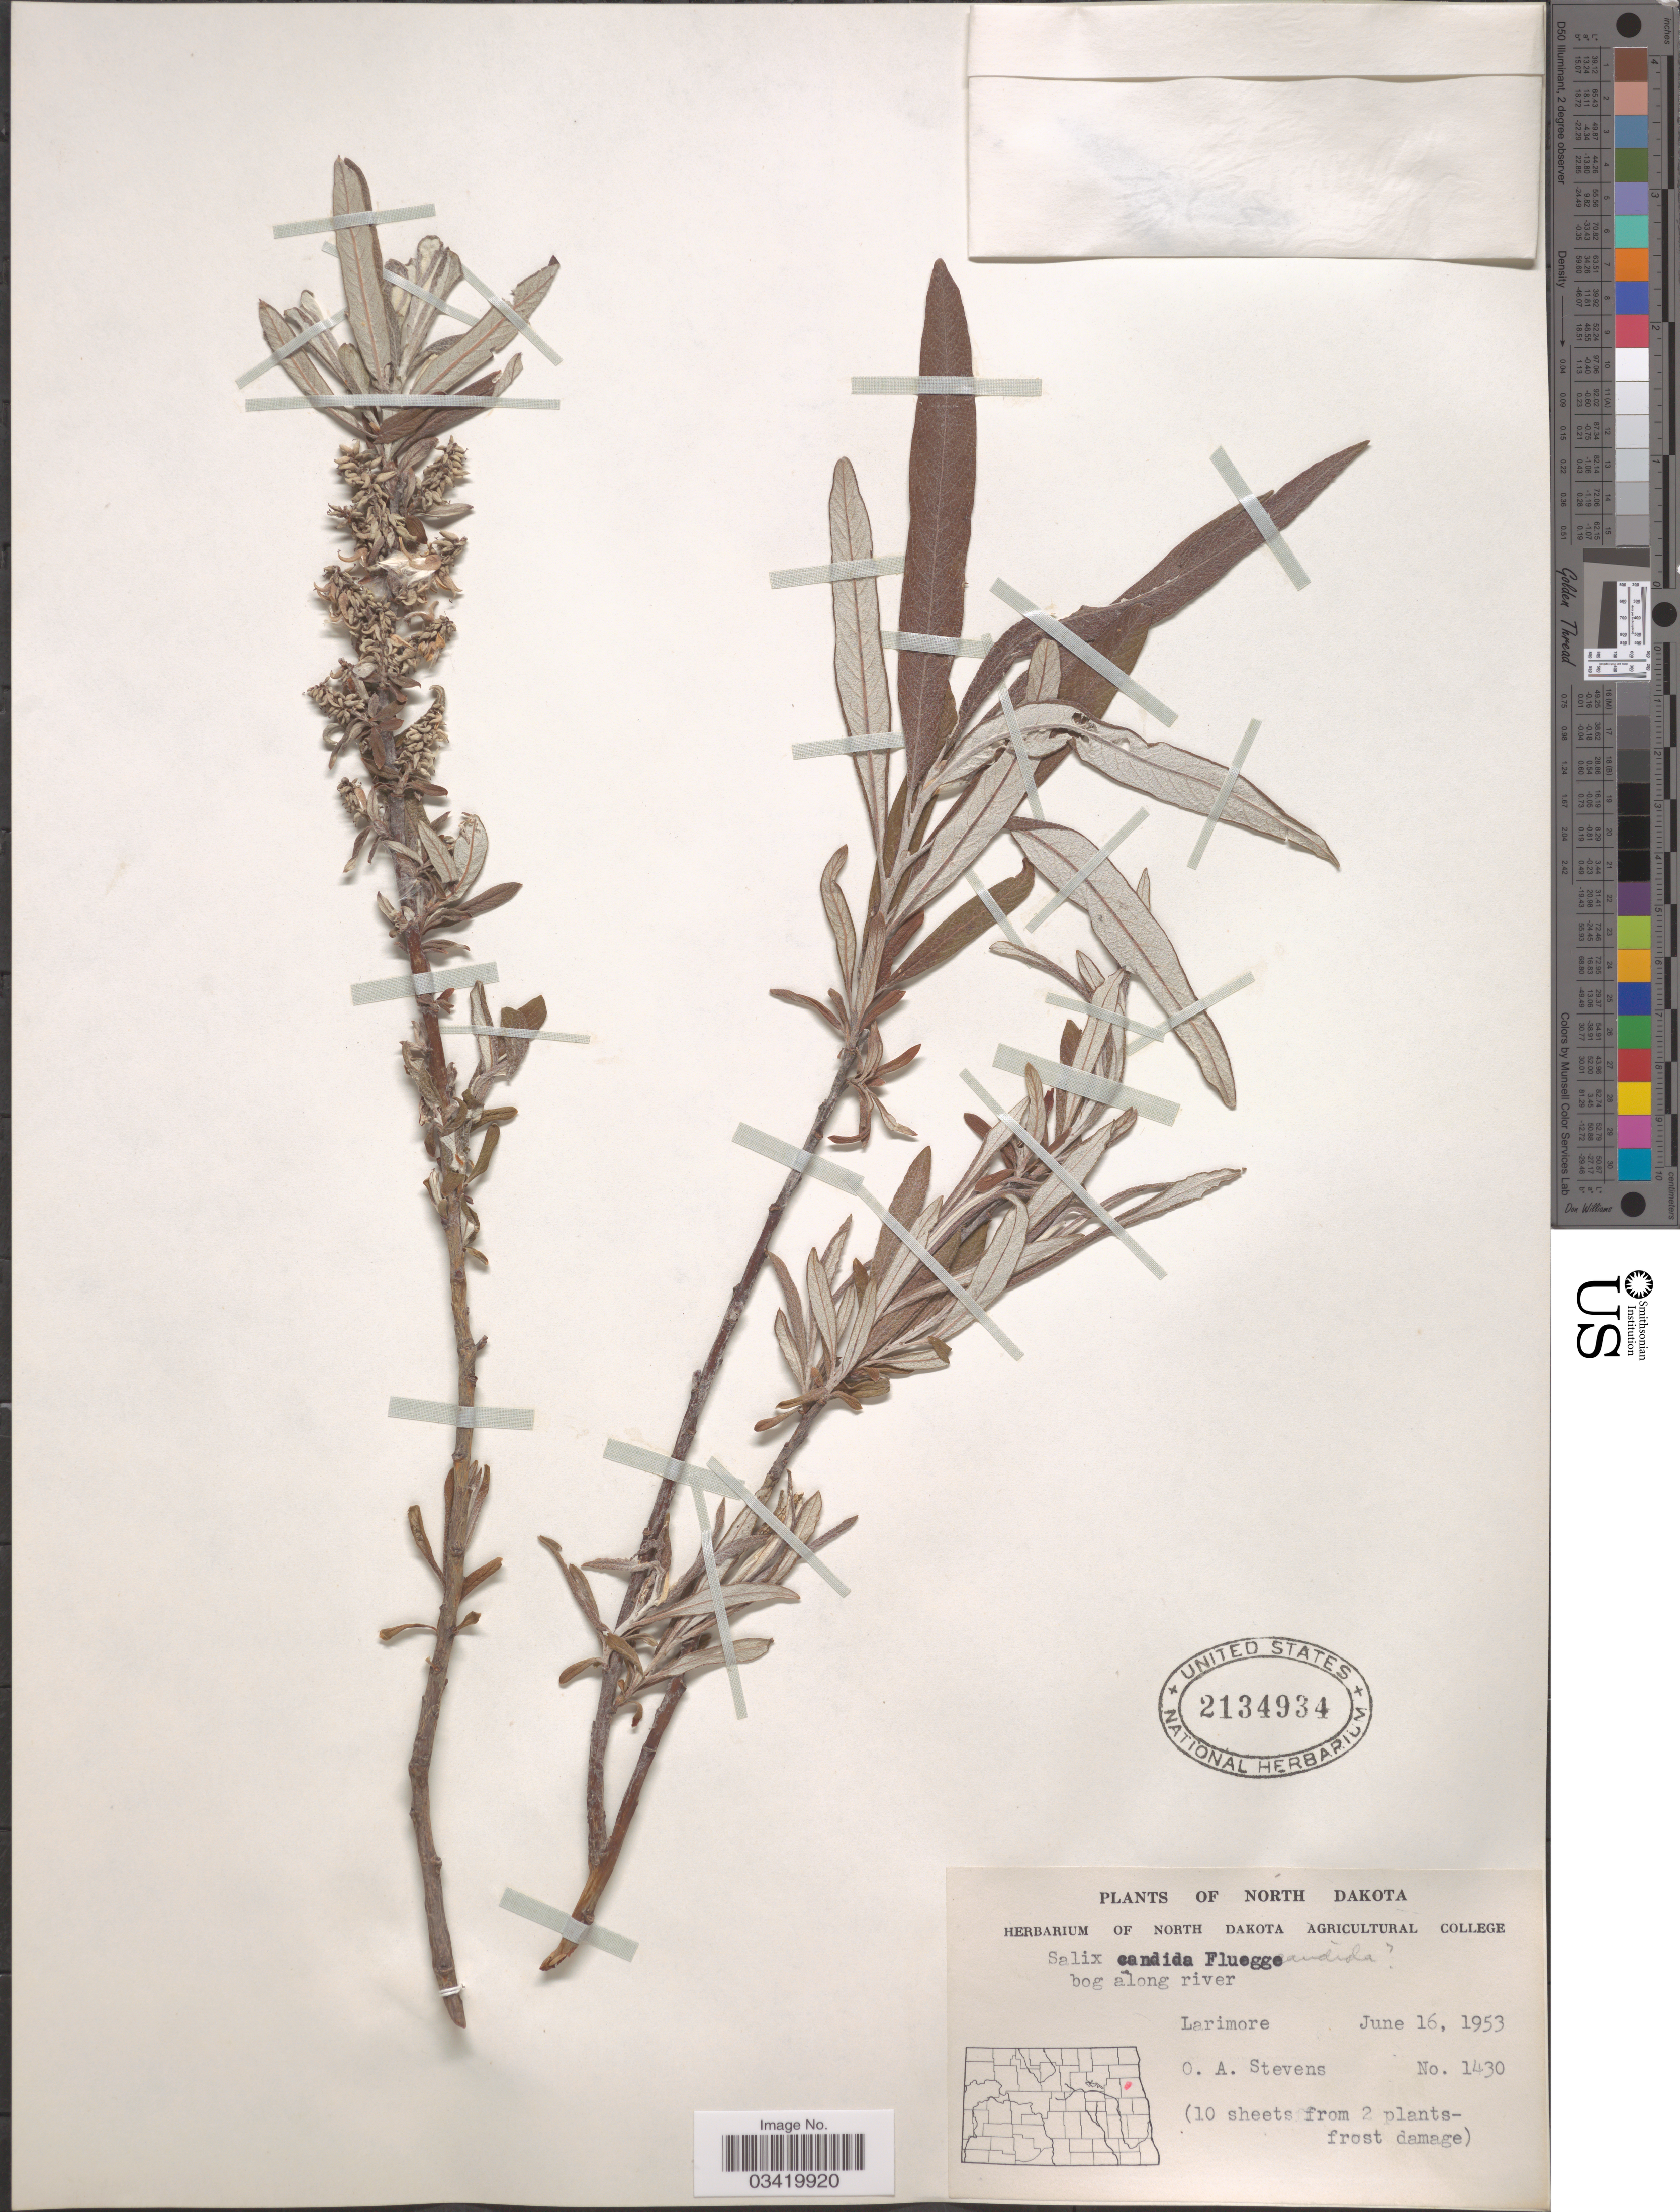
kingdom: Plantae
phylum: Tracheophyta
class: Magnoliopsida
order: Malpighiales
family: Salicaceae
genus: Salix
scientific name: Salix candida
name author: Flüggé ex Willd.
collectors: O. A. Stevens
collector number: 1430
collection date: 1953-06-16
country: United States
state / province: North Dakota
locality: Bog along river. Larimore.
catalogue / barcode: US 2134934